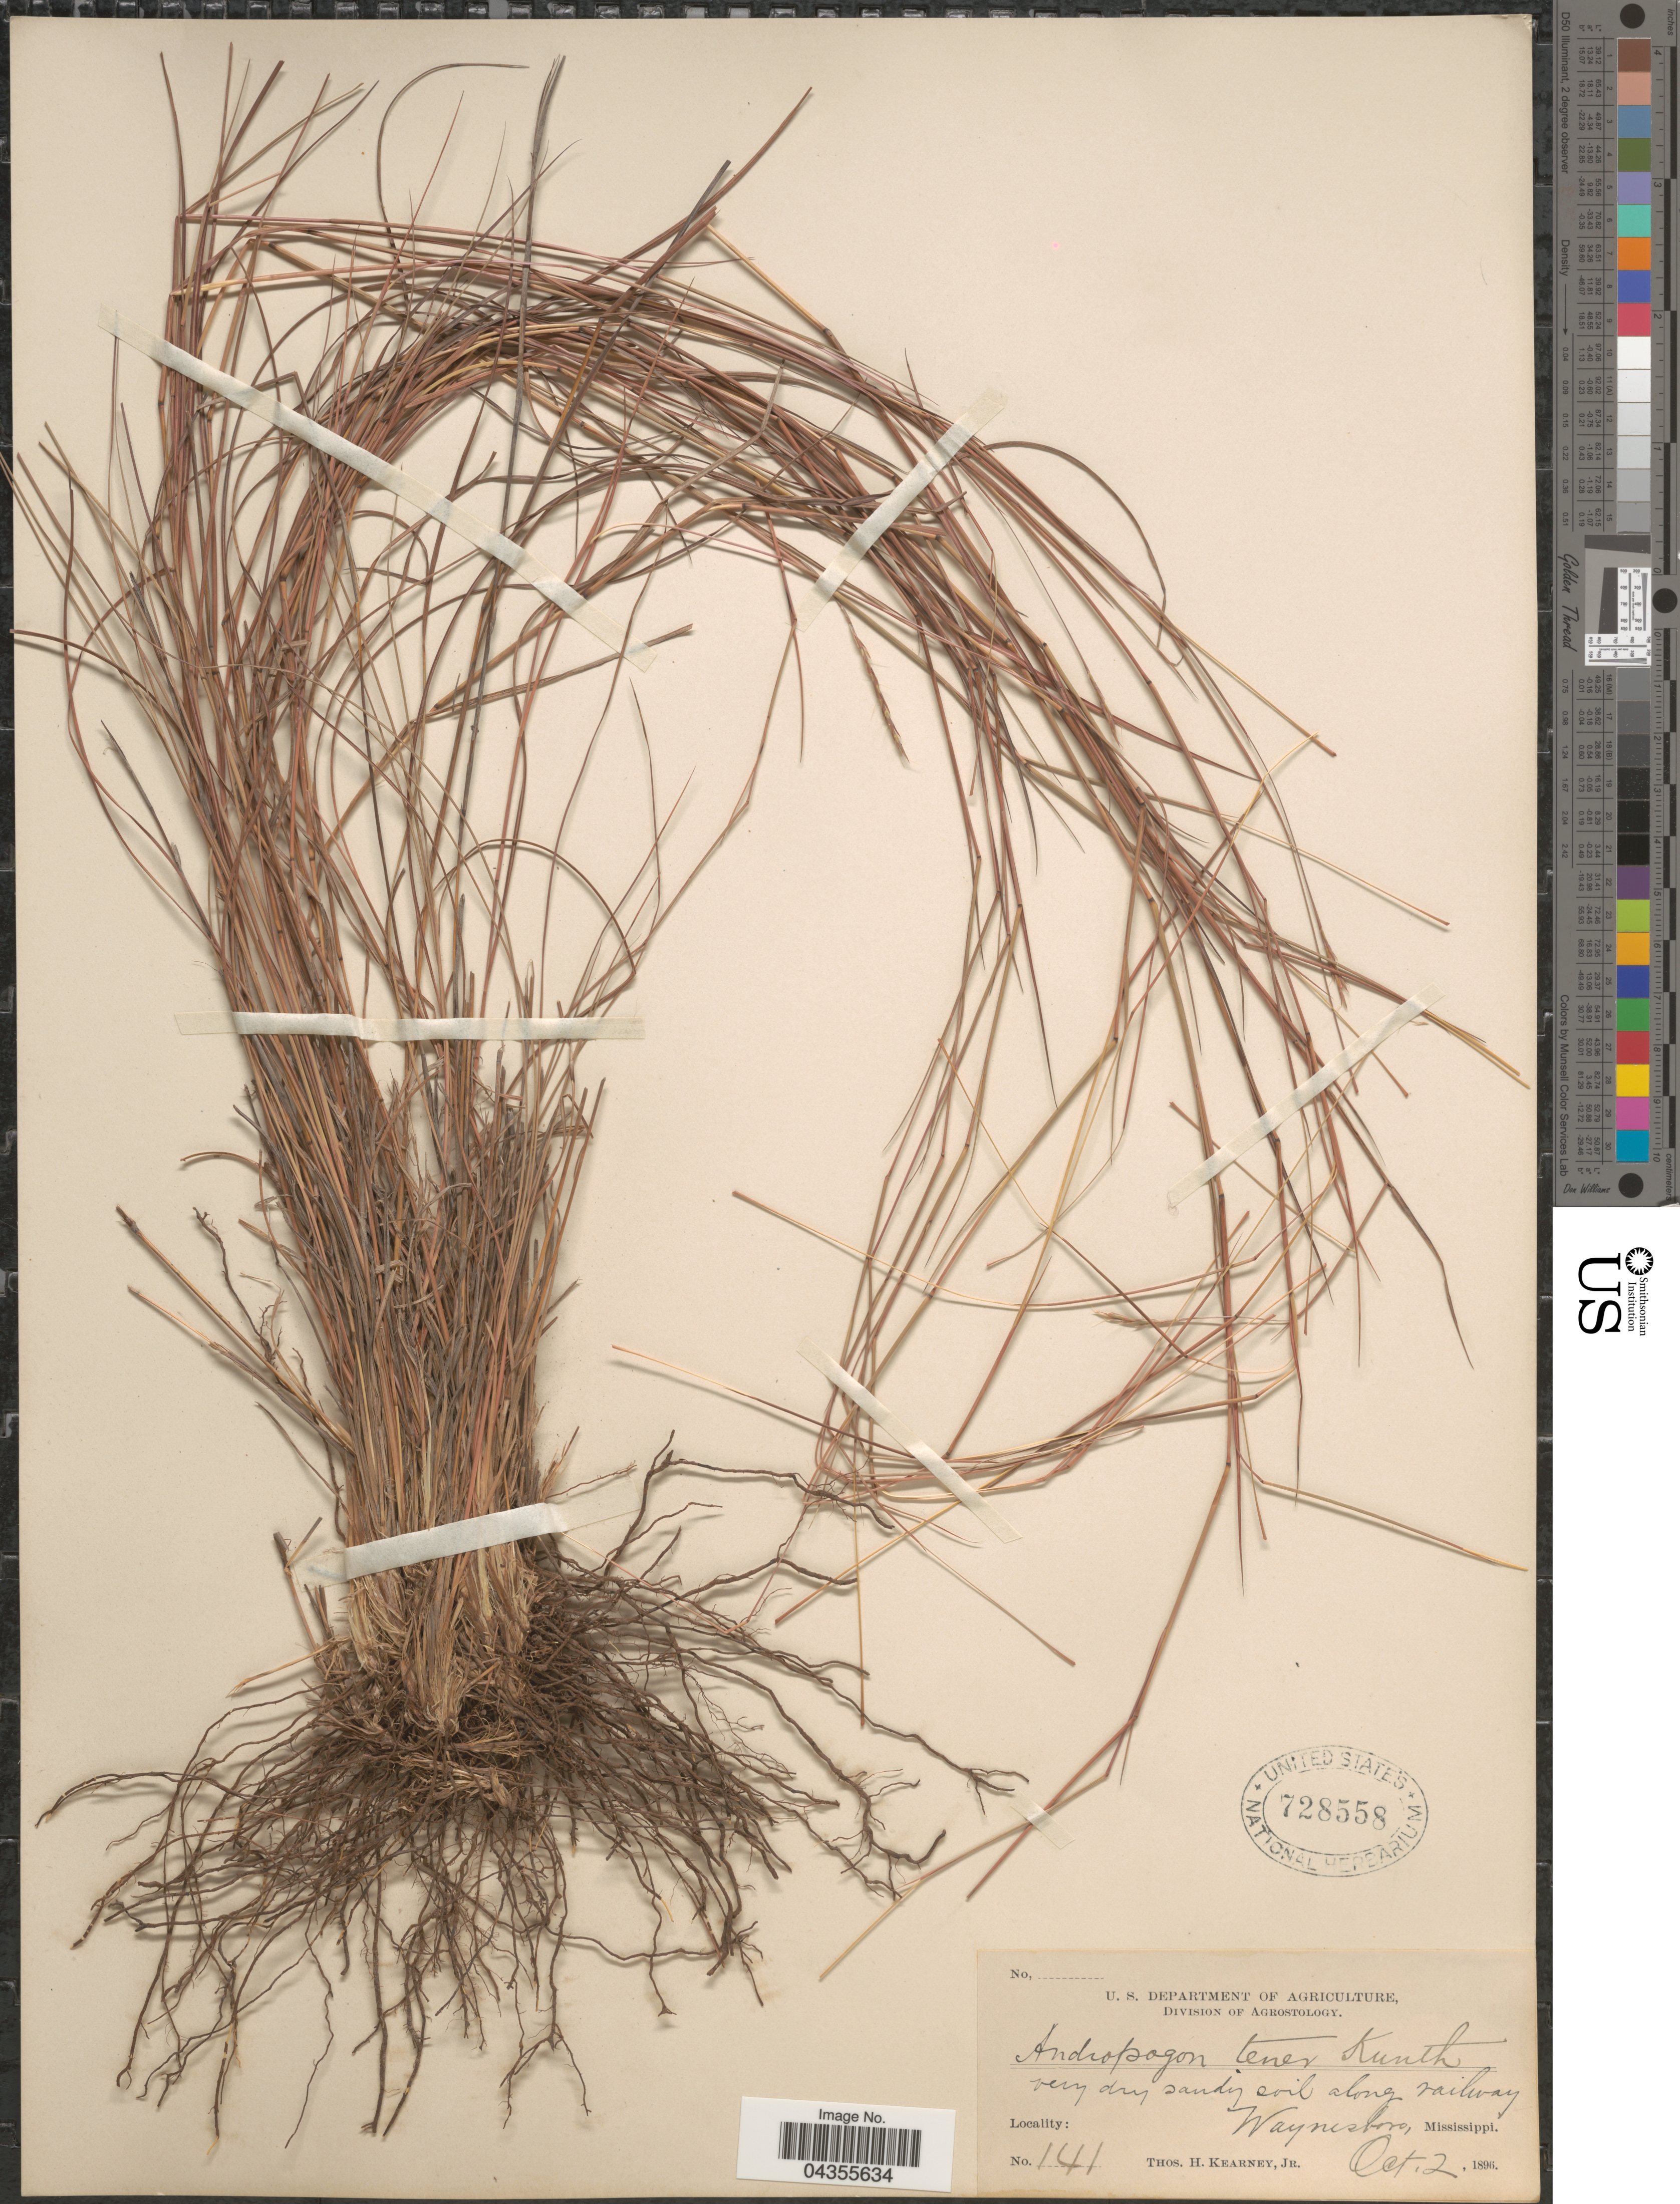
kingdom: Plantae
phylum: Tracheophyta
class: Liliopsida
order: Poales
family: Poaceae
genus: Schizachyrium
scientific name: Schizachyrium tenerum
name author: Nees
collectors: T. H. Kearney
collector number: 141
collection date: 1896-10-02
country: United States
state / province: Mississippi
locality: Very dry sandy soil along railway. Waynesboro.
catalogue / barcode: US 728558